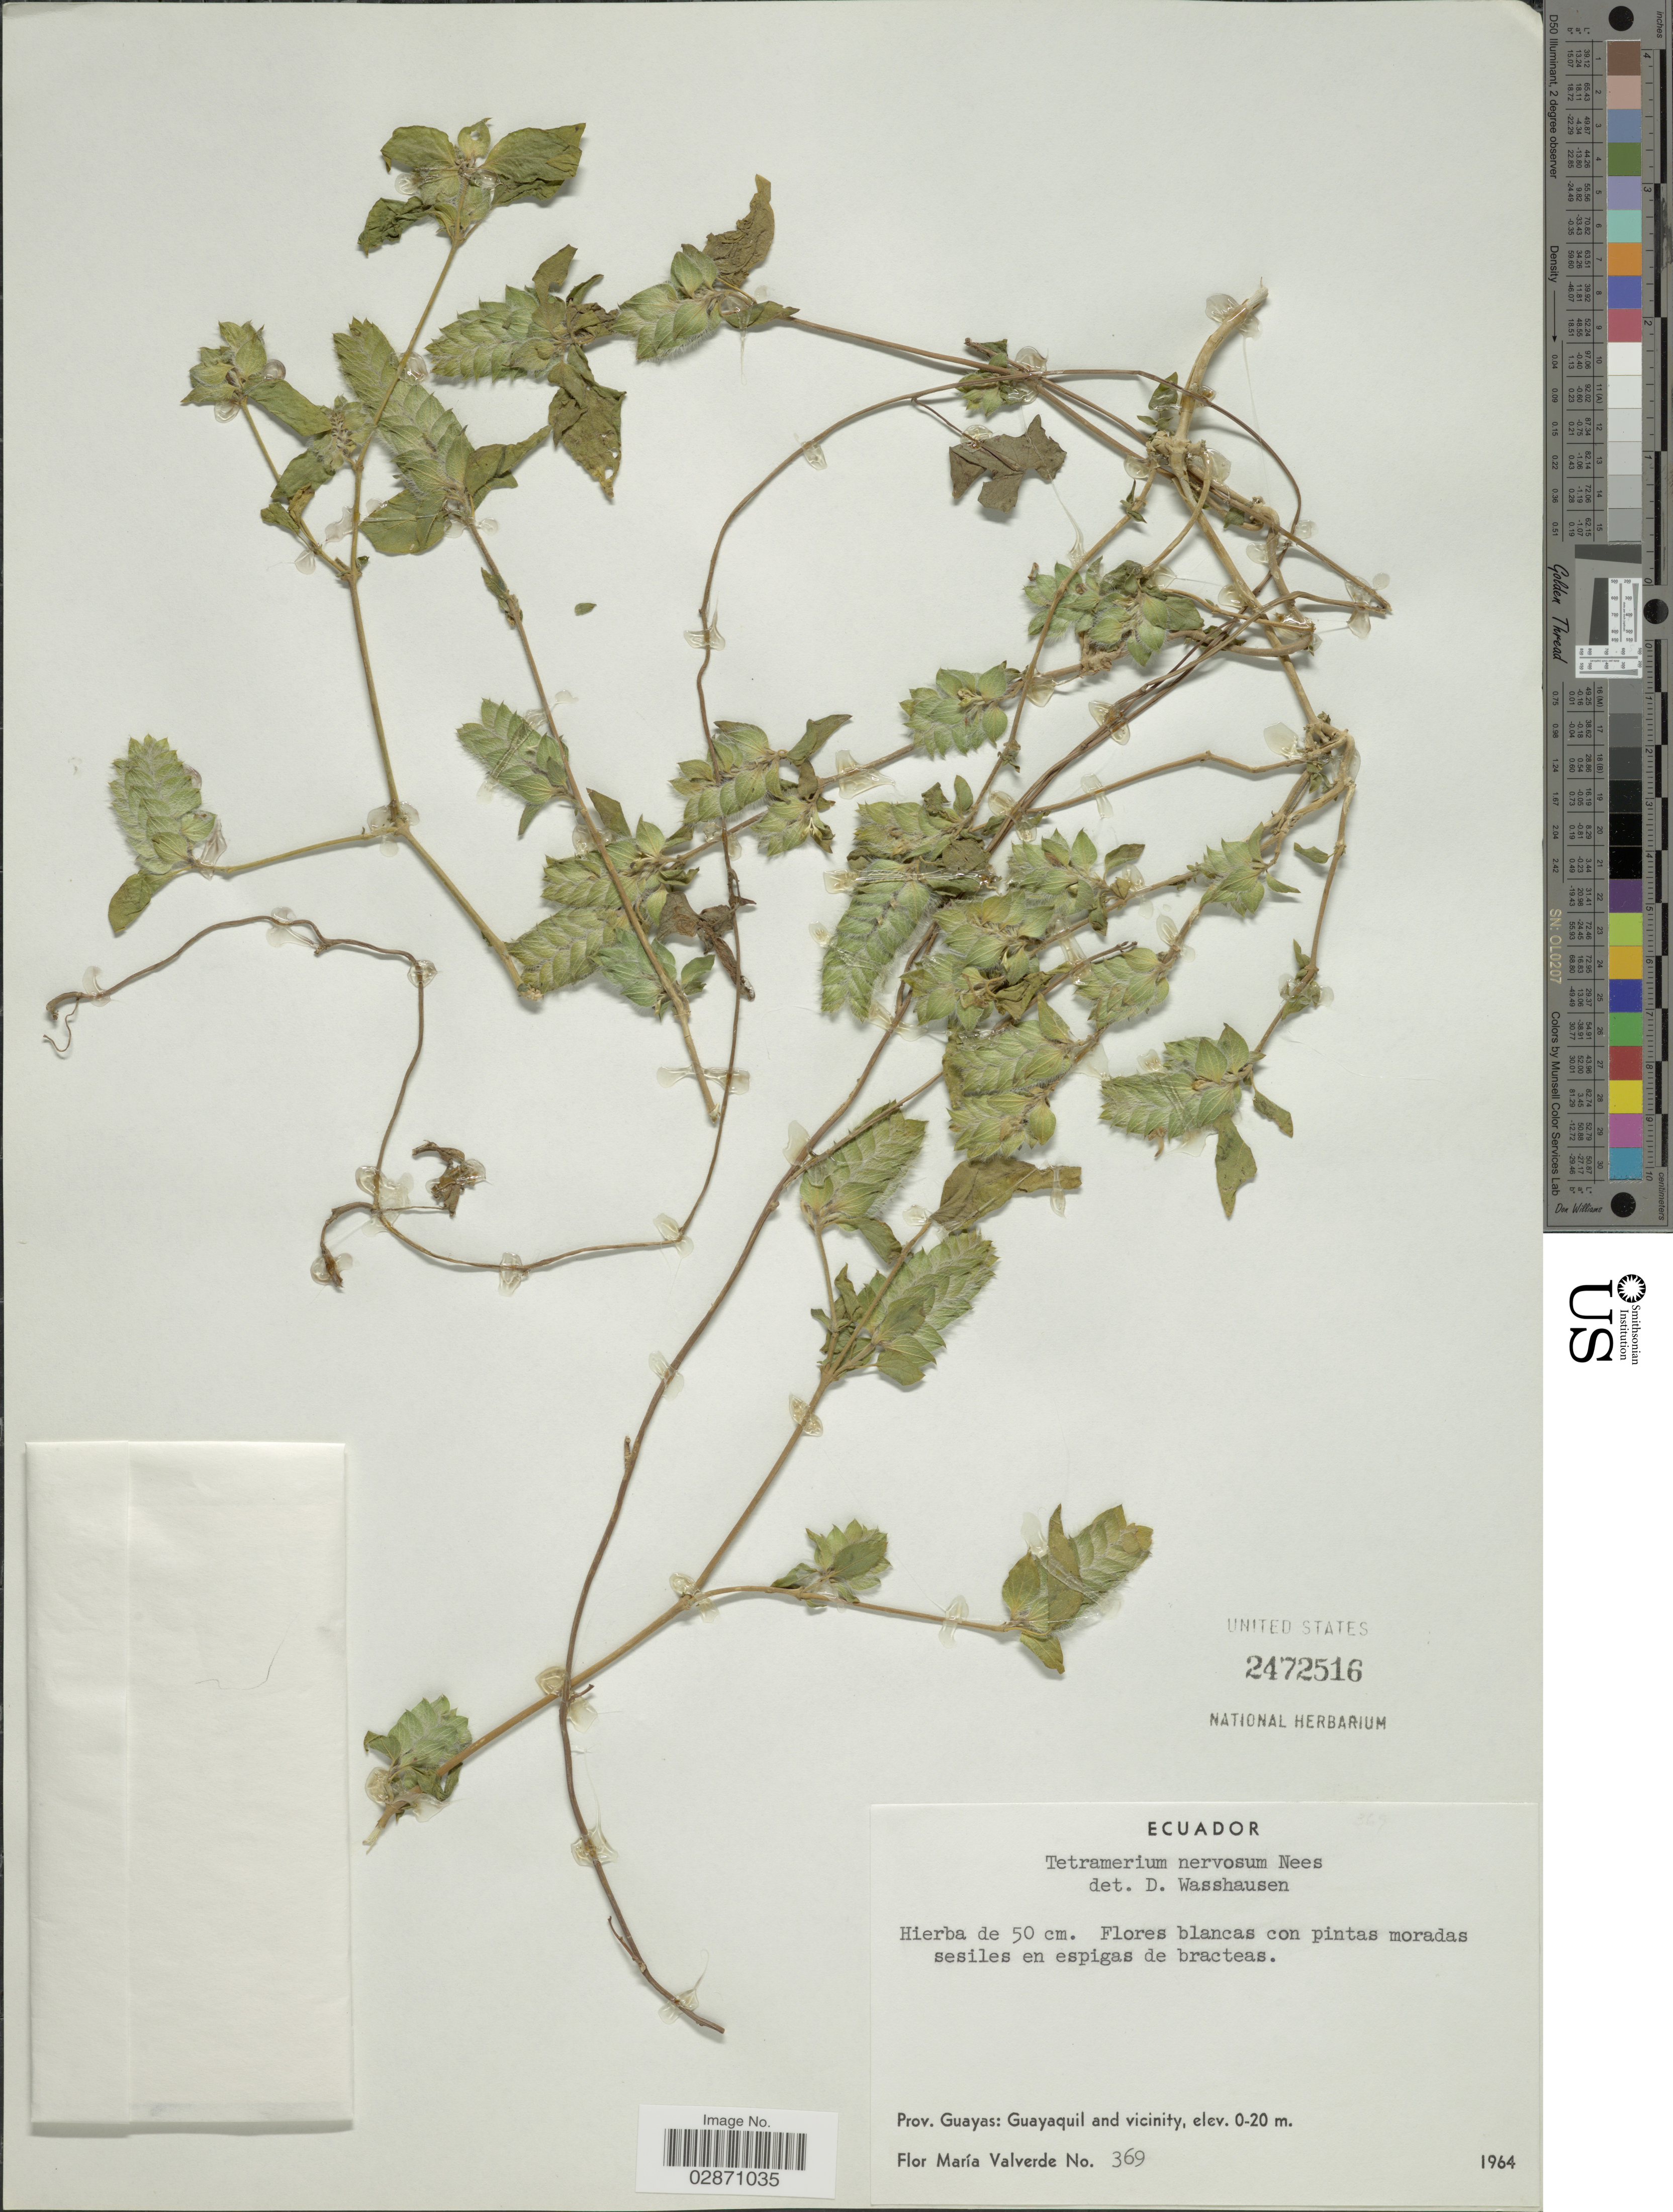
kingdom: Plantae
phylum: Tracheophyta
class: Magnoliopsida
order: Lamiales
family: Acanthaceae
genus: Tetramerium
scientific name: Tetramerium nervosum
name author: Nees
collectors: F. M. Valverde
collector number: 369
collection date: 1964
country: Ecuador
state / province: Guayas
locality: Guayaquil and vicinity.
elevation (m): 0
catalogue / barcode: US 2472516